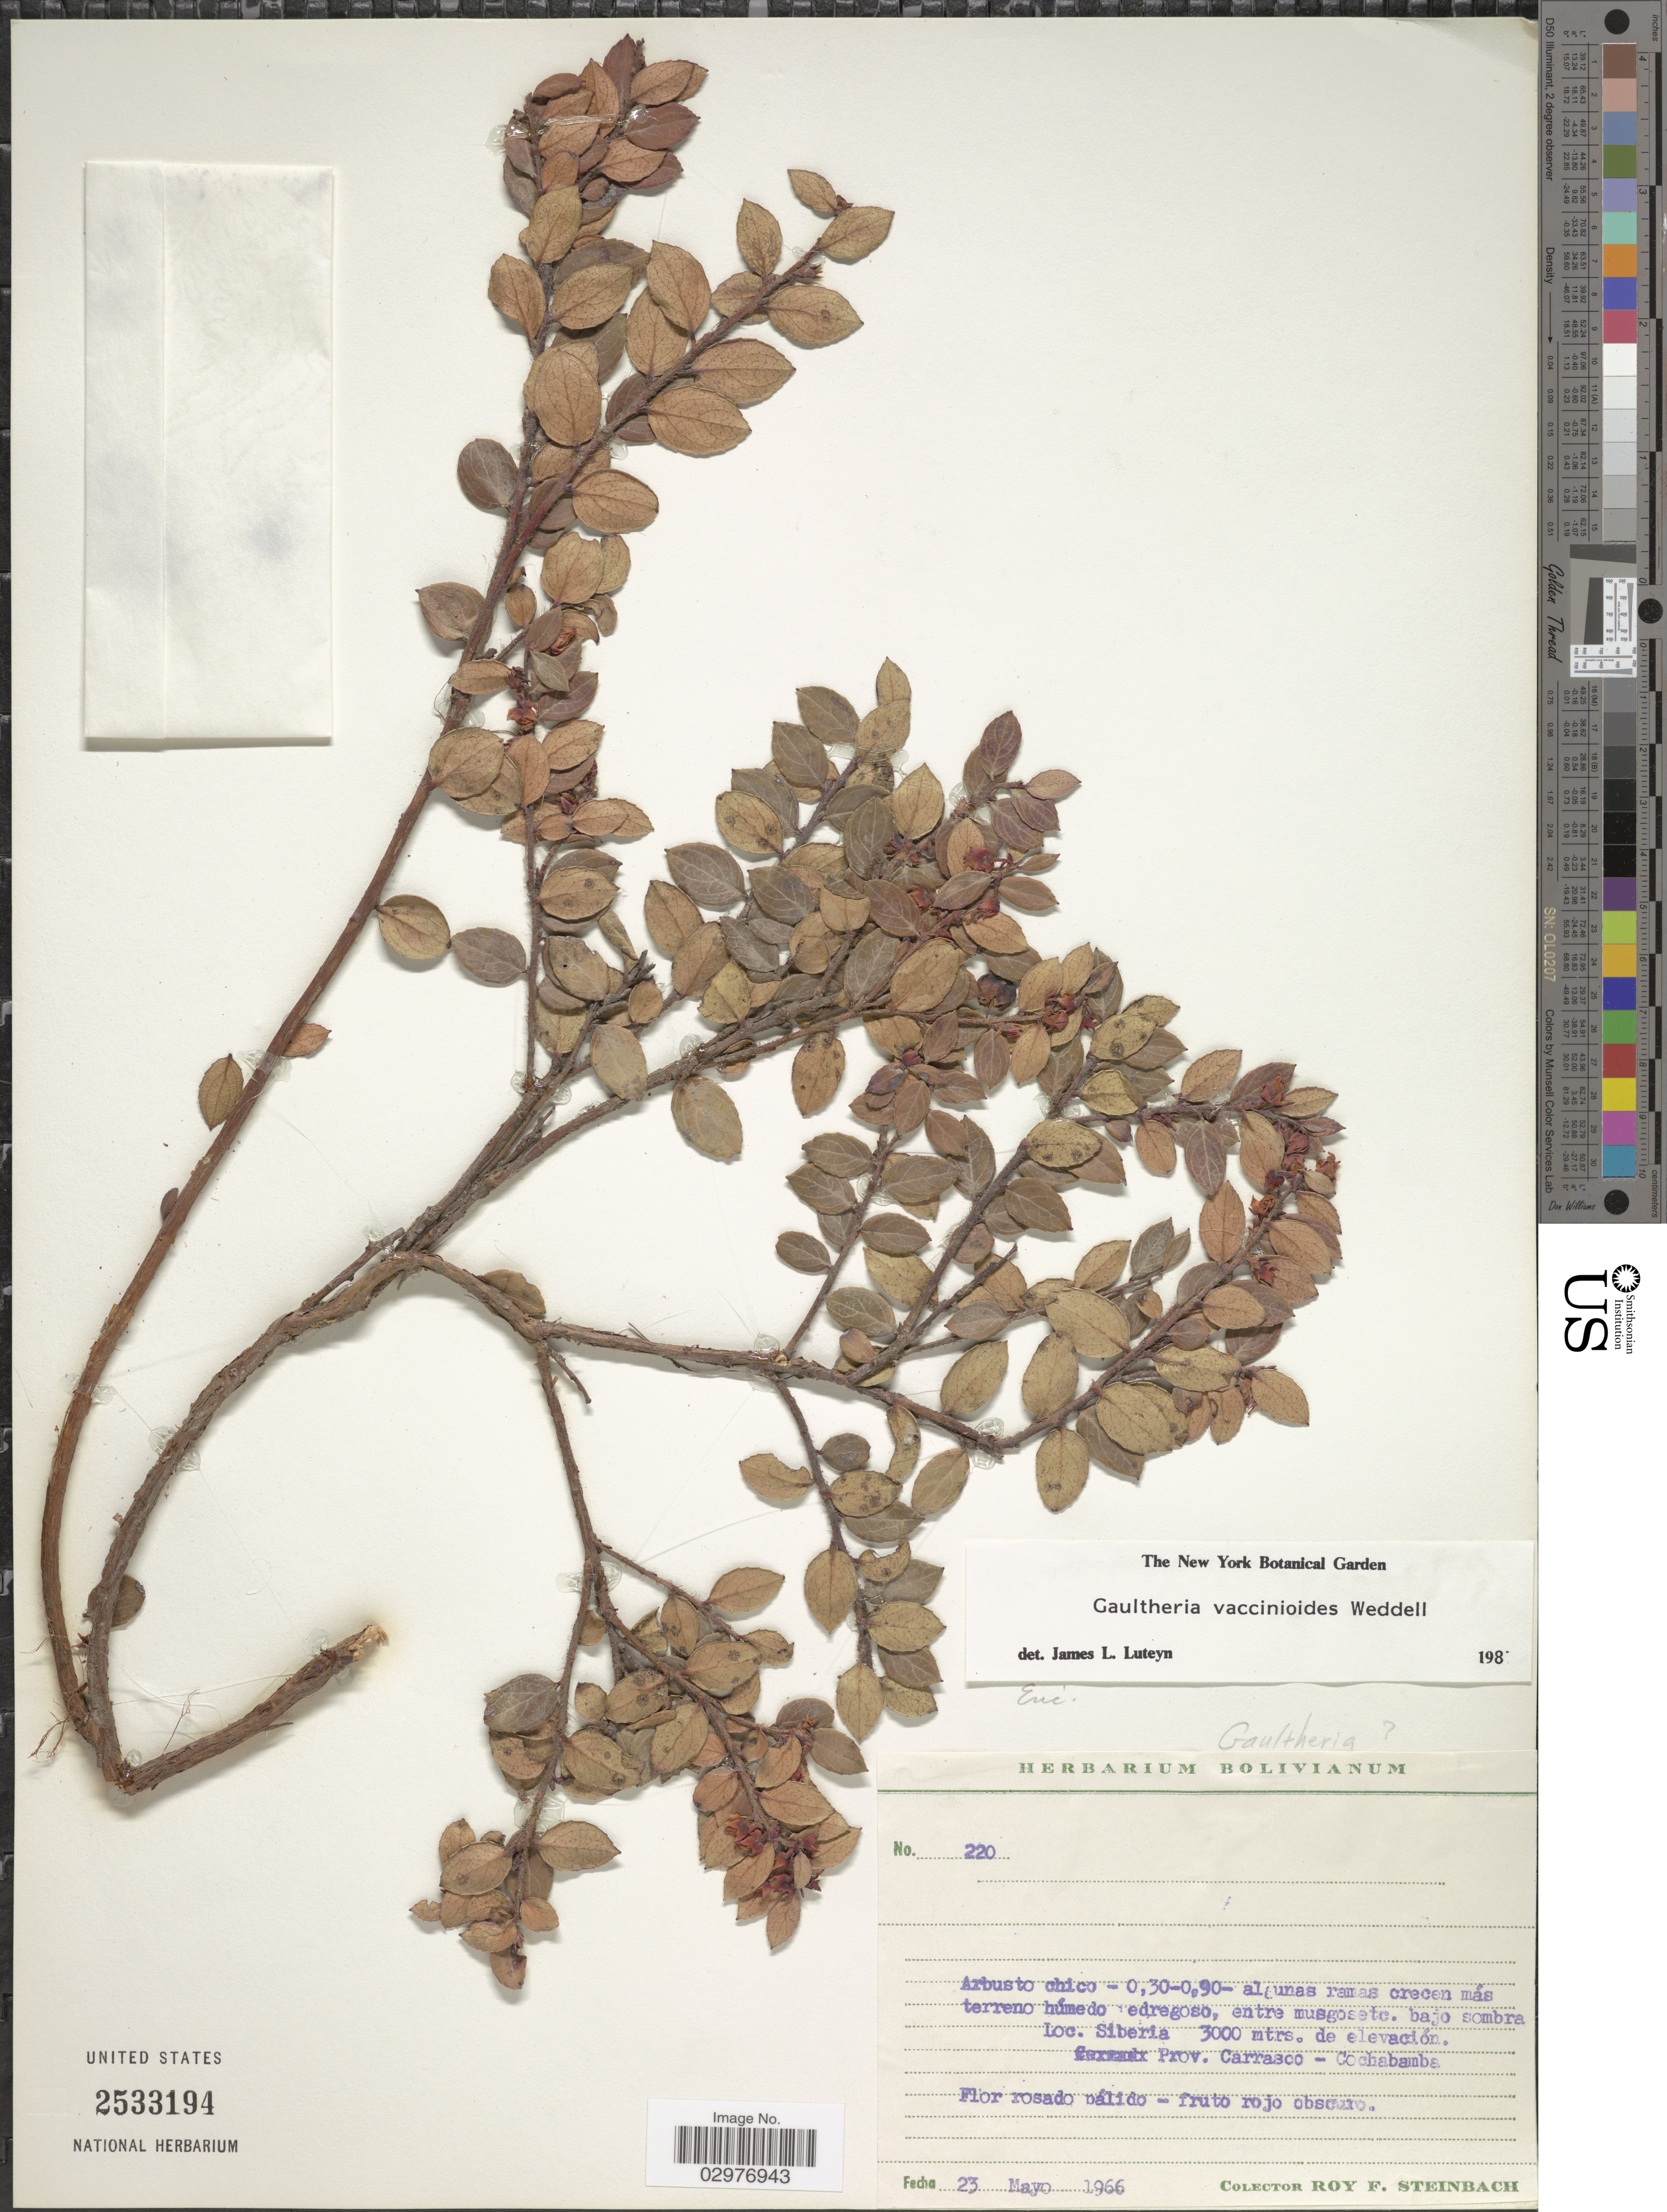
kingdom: Plantae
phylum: Tracheophyta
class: Magnoliopsida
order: Ericales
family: Ericaceae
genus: Gaultheria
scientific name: Gaultheria vaccinioides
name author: Wedd.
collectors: R. F. Steinbach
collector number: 220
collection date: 1966-05-23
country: Bolivia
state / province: Cochabamba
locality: Siberia. Prov. Carrasco - Cochabamba.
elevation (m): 3000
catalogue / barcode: US 2533194